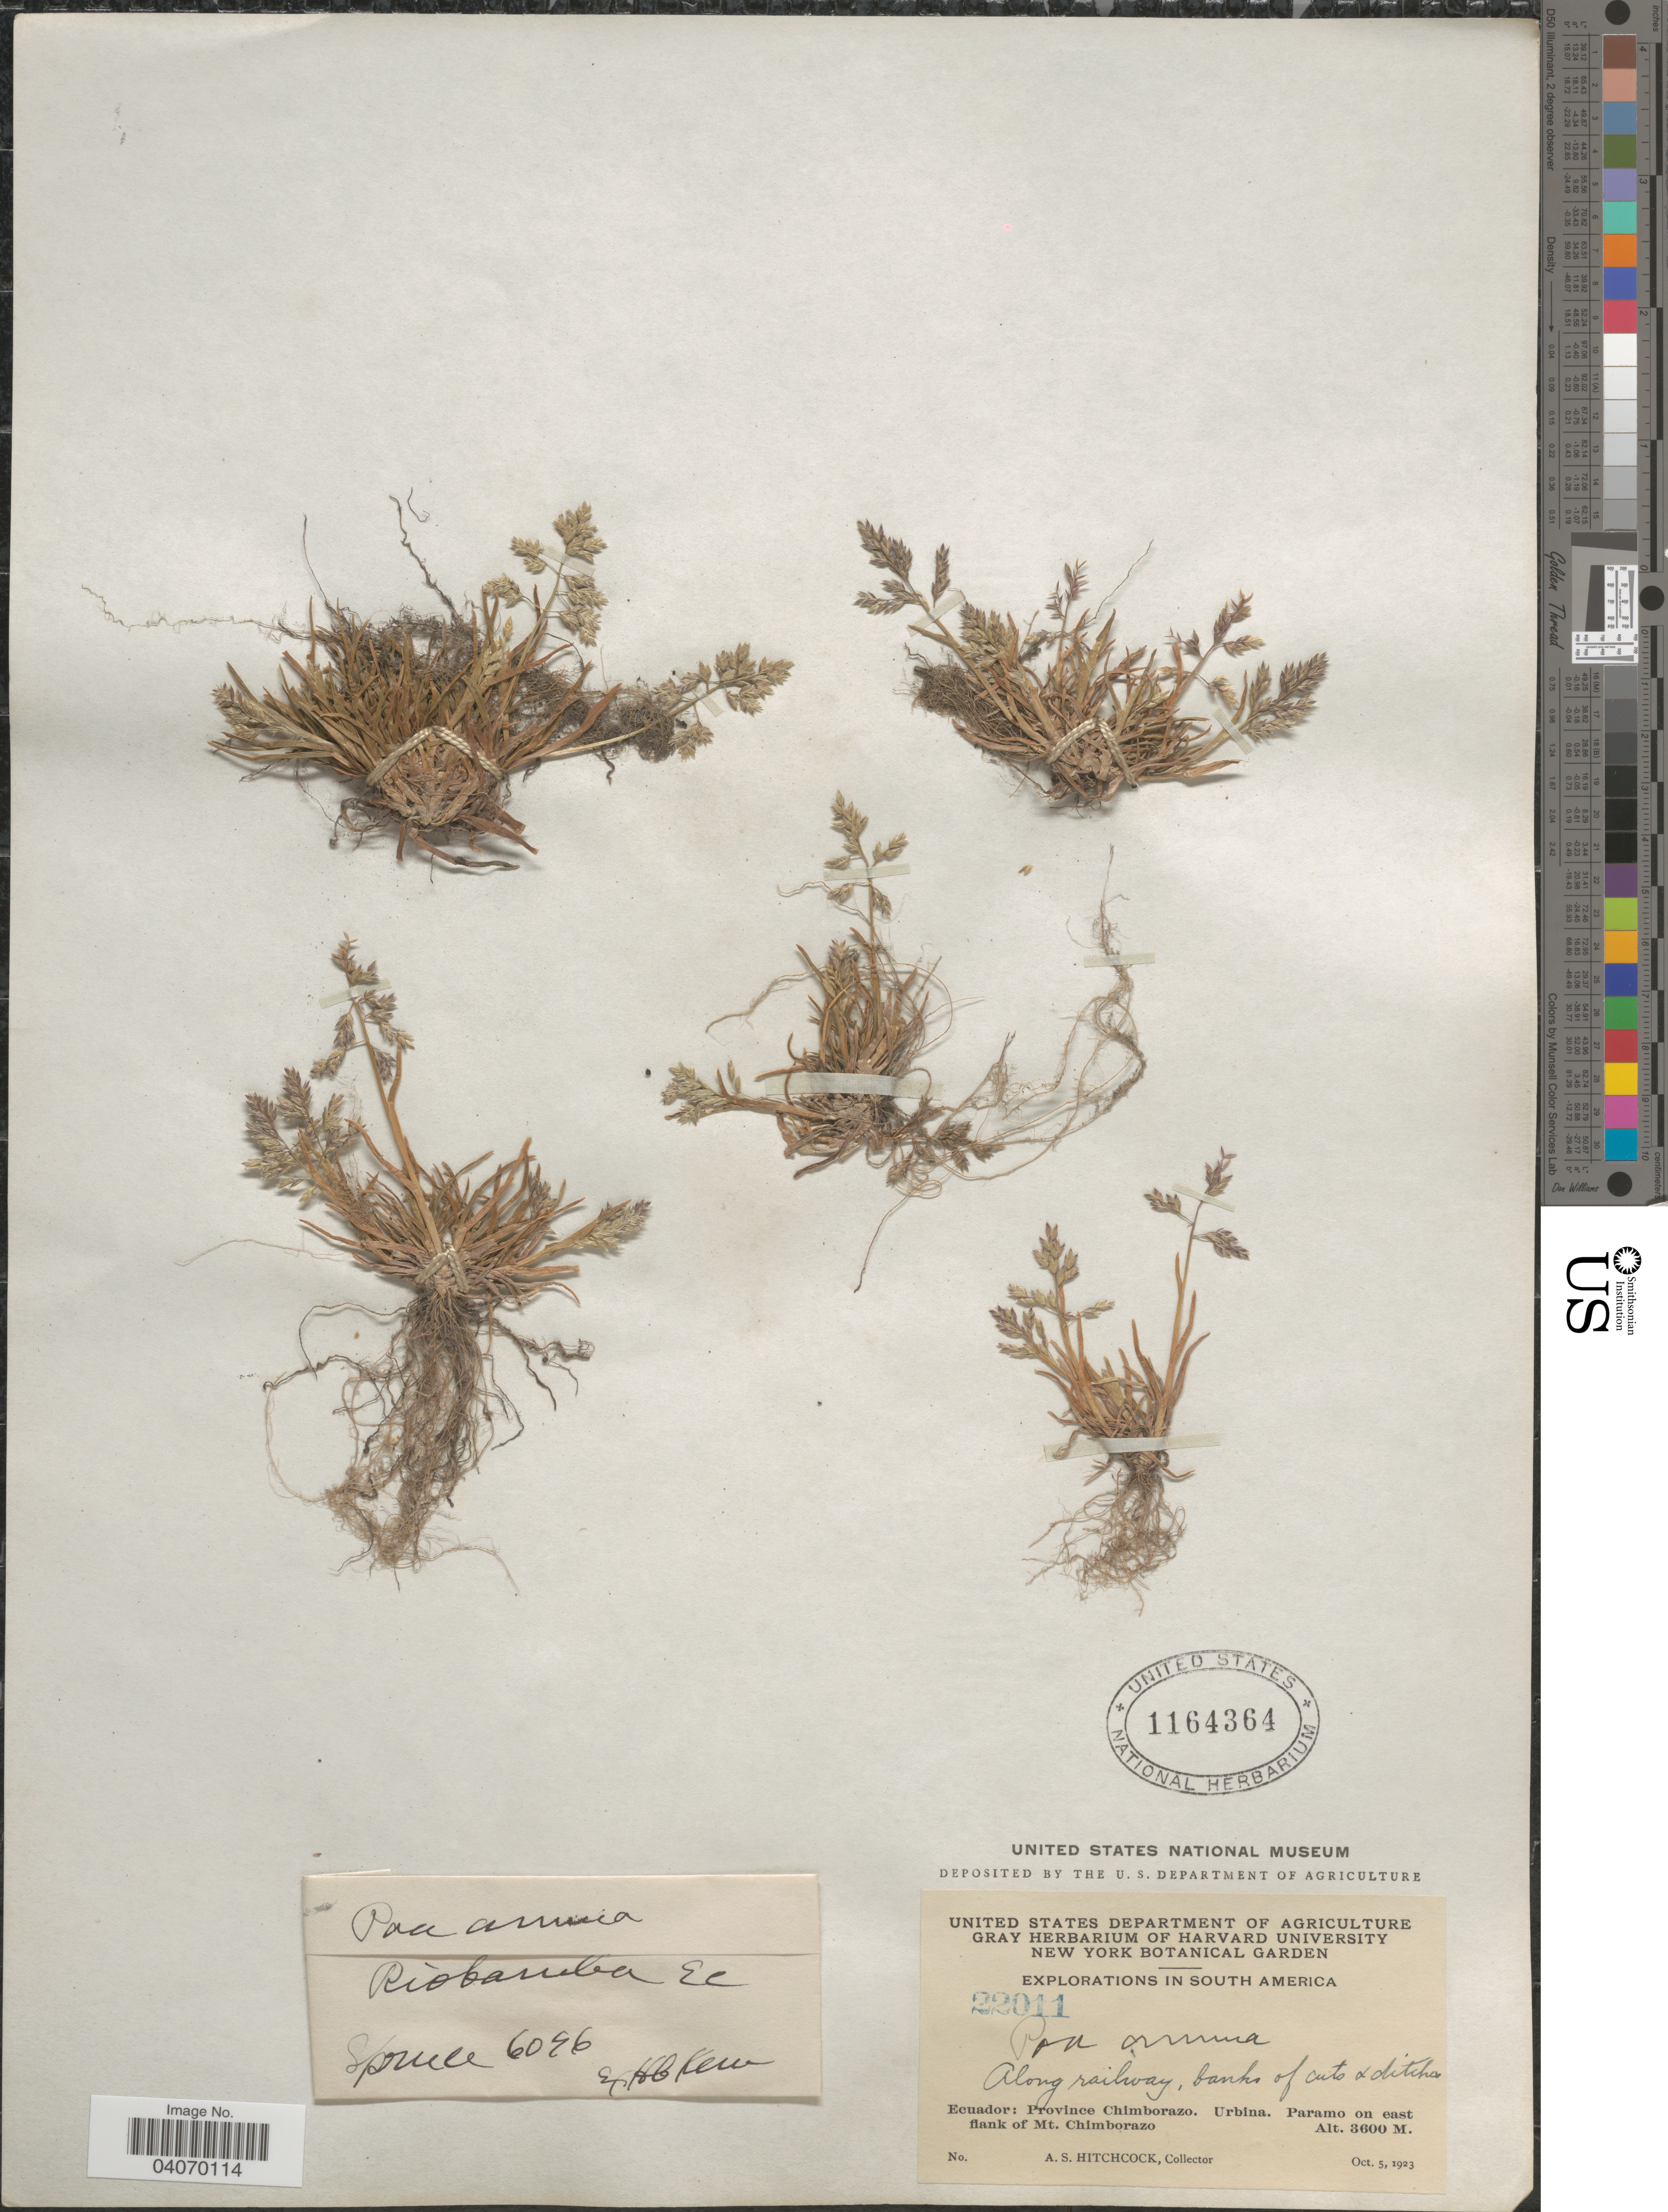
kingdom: Plantae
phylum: Tracheophyta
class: Liliopsida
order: Poales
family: Poaceae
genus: Poa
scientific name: Poa annua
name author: L.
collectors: -. Spruce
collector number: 6096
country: Ecuador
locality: Rio Bamba.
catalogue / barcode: US 1164364